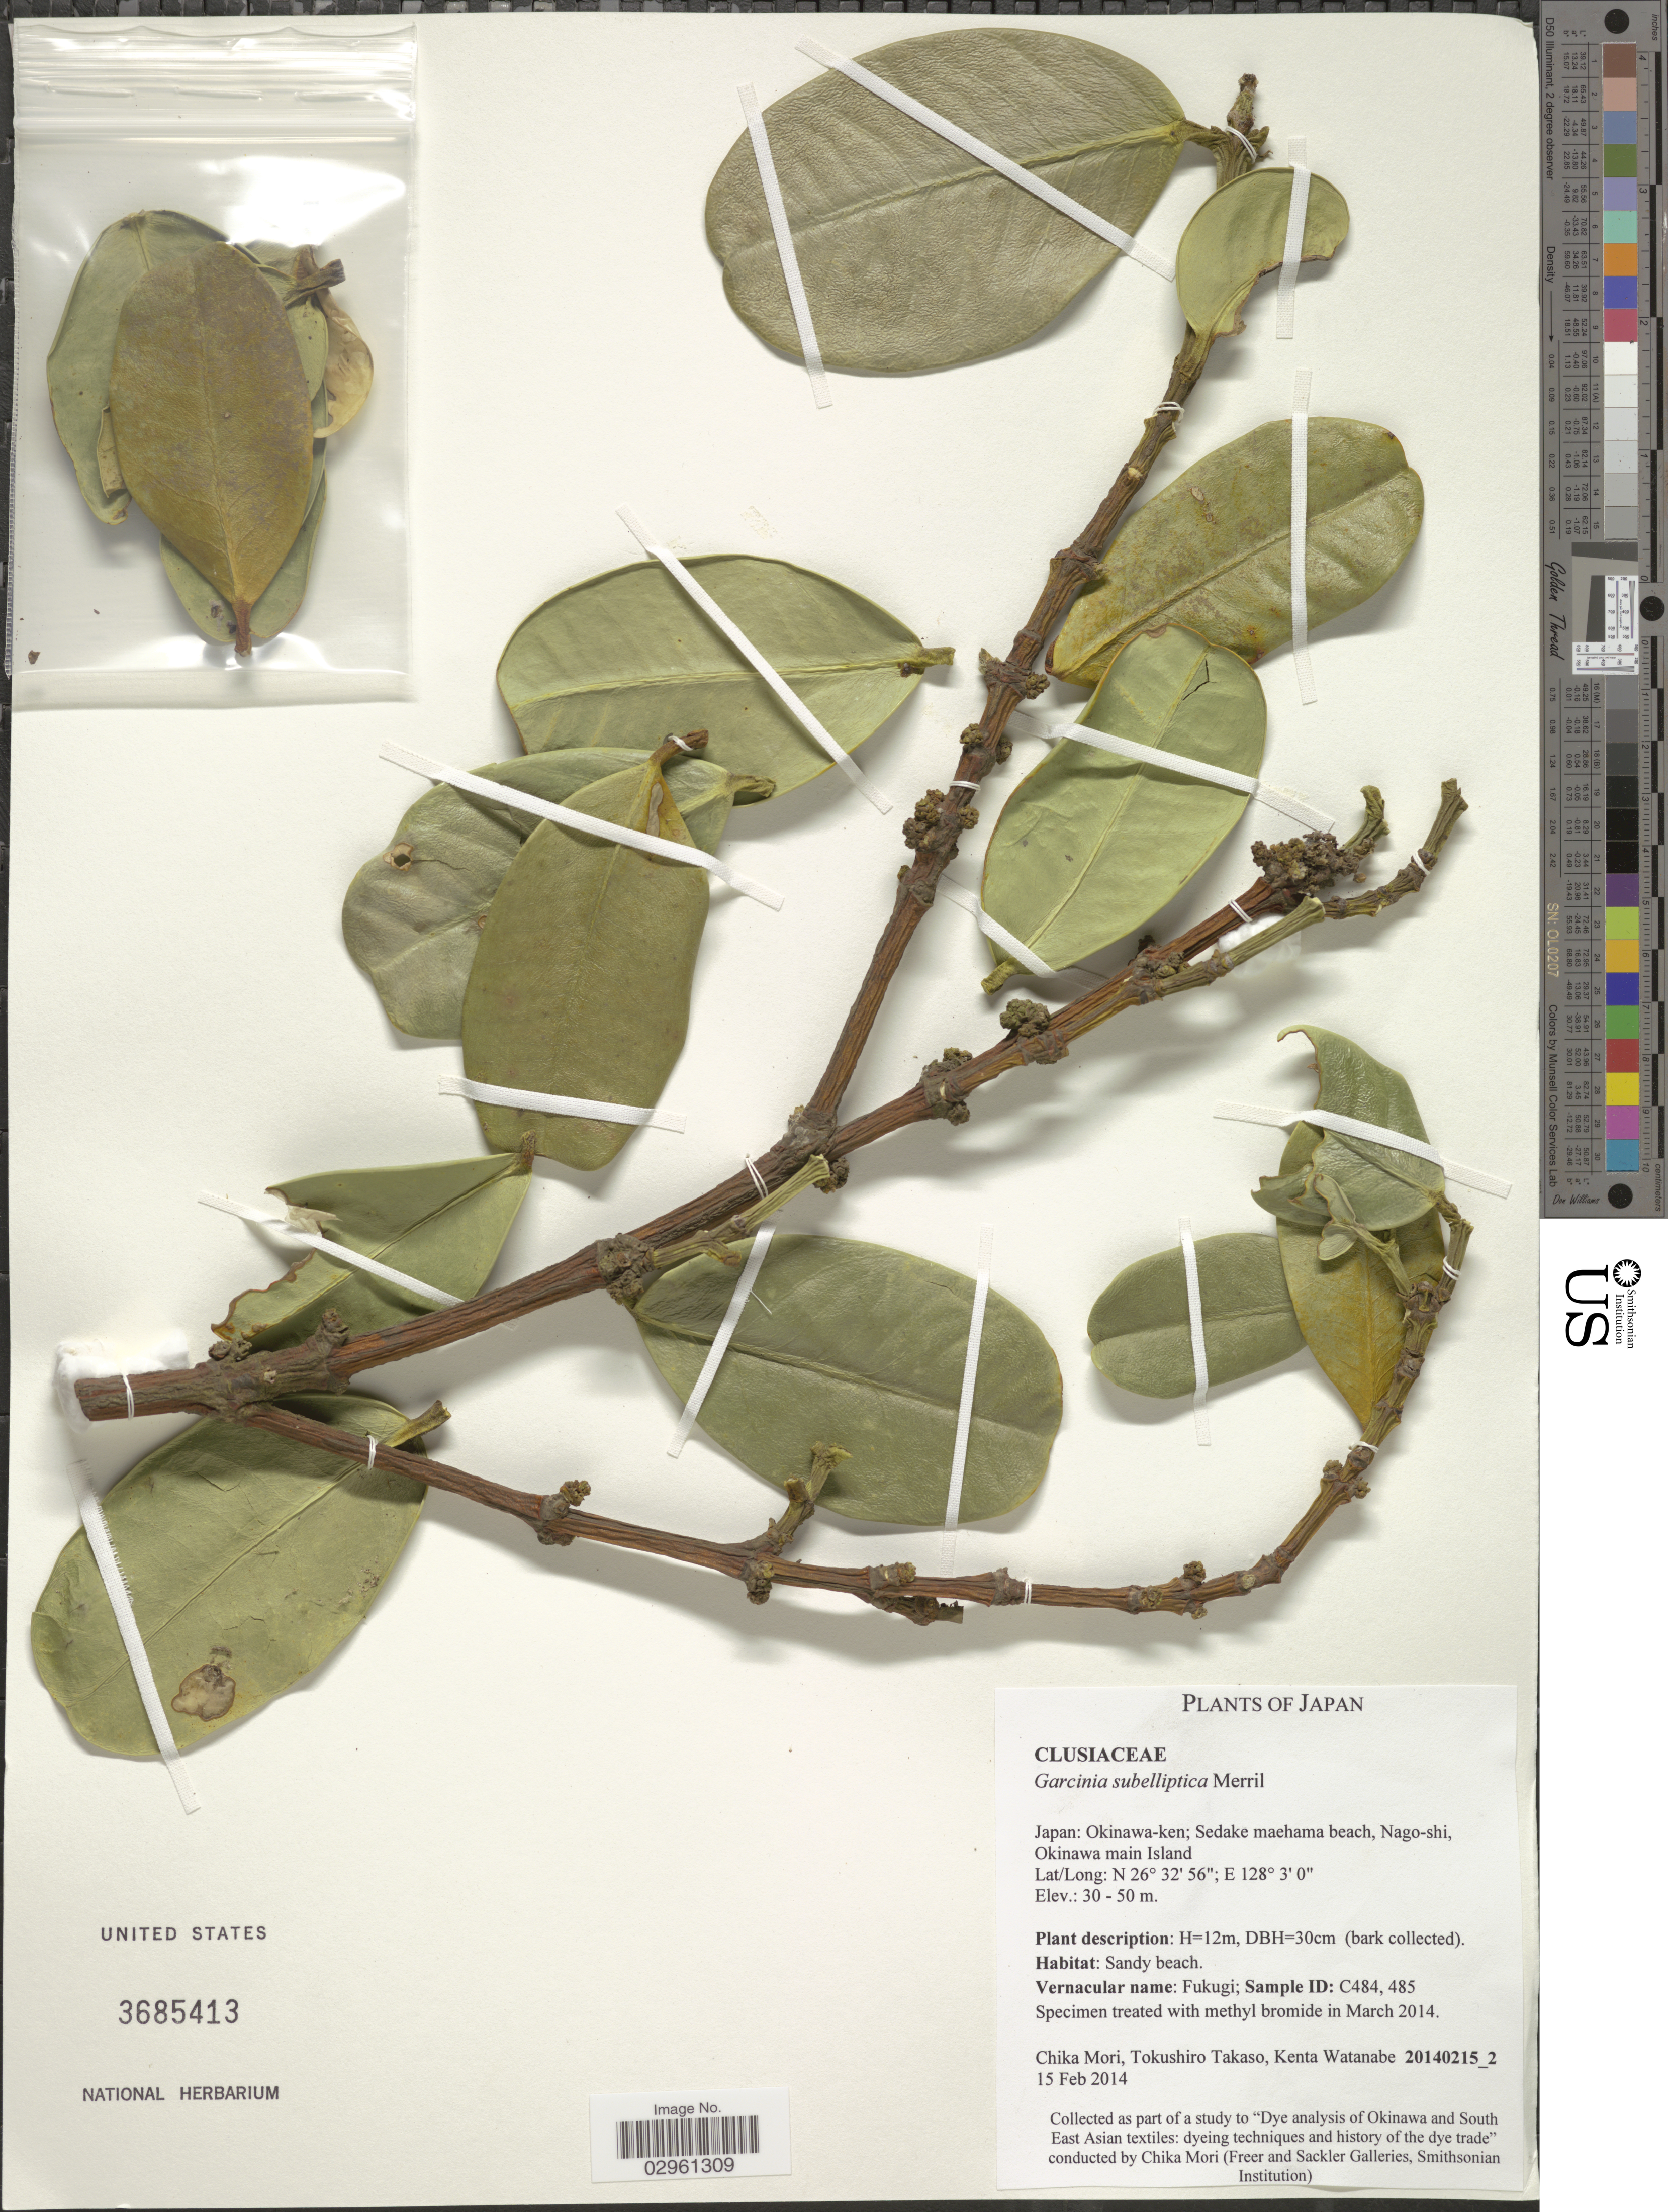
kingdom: Plantae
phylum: Tracheophyta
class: Magnoliopsida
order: Malpighiales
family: Clusiaceae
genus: Garcinia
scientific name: Garcinia subelliptica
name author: Merr.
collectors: C. Mori, T. Takaso & K. Watanabe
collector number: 20140215_2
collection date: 2014-02-15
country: Japan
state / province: Okinawa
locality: Okinawa-ken; Sedake maehama beach, Nago-shi, Okinawa main Island.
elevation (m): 30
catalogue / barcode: US 3685413